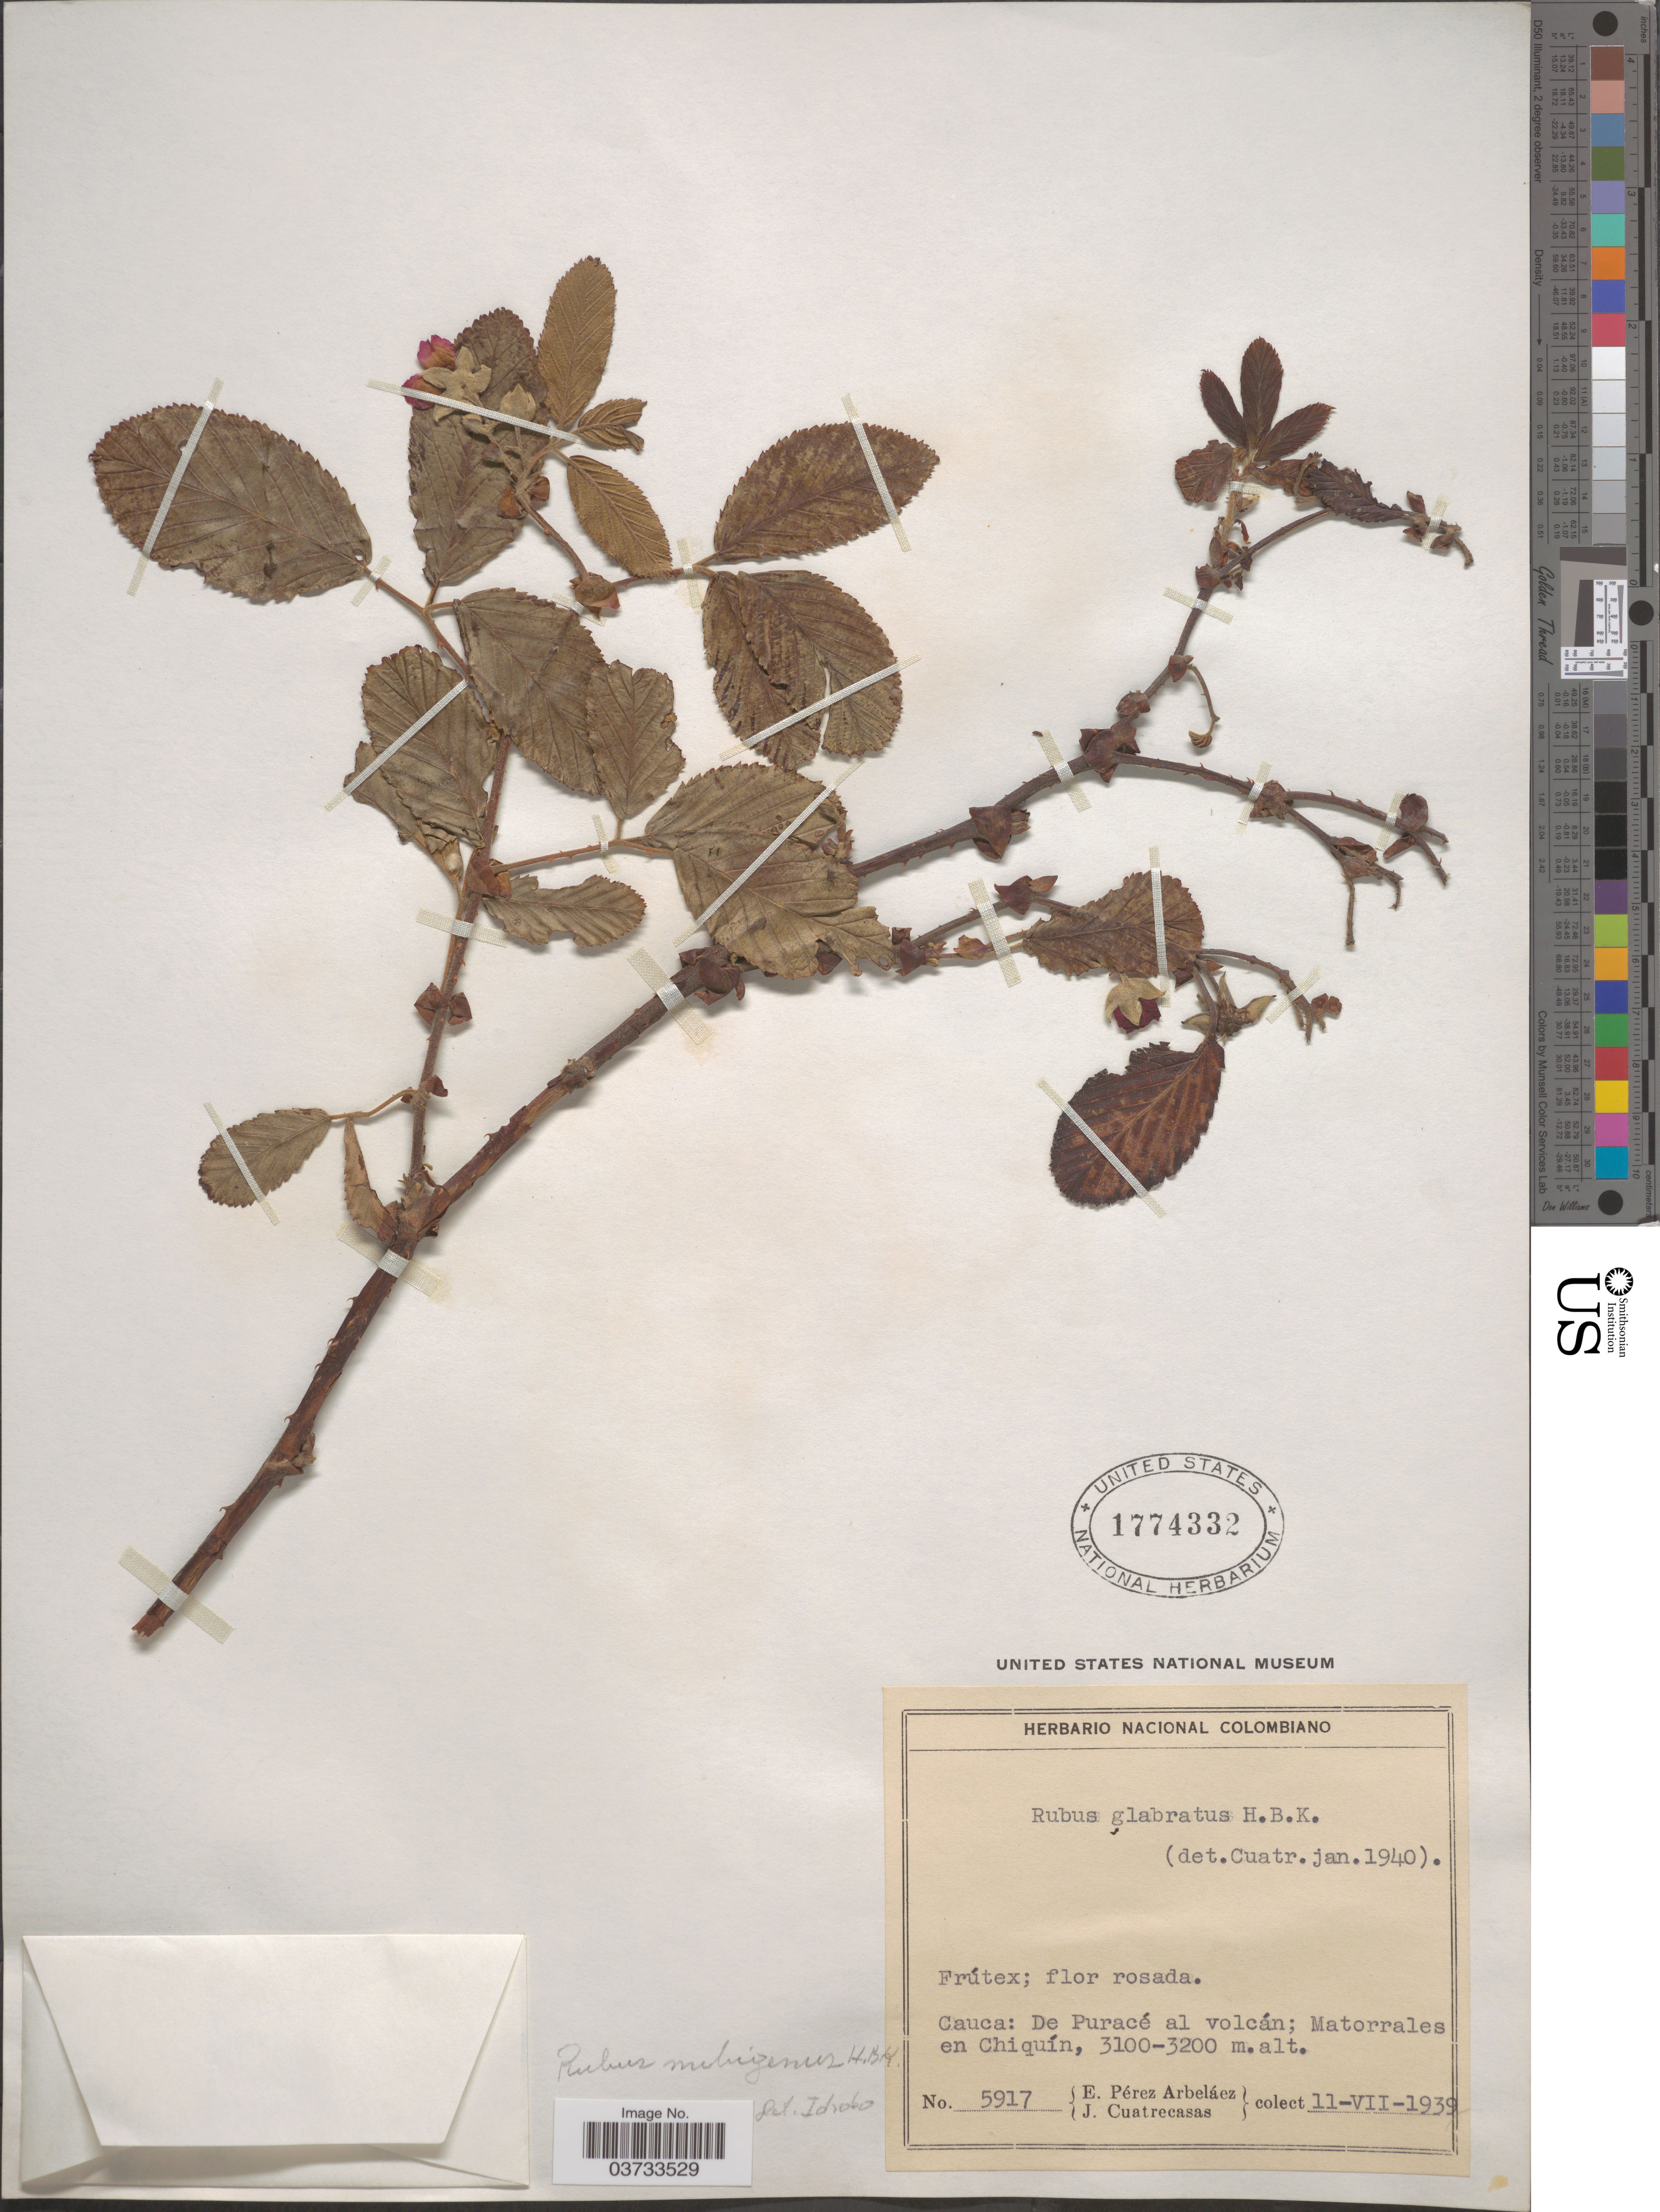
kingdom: Plantae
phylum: Tracheophyta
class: Magnoliopsida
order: Rosales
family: Rosaceae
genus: Rubus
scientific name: Rubus nubigenus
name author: Kunth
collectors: E. Pérez Arbeláez & J. Cuatrecasas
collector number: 5917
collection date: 1939-07-11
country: Colombia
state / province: Cauca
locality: De Puracé al volcán; Matorrales en Chiquín.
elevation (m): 3100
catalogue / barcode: US 1774332